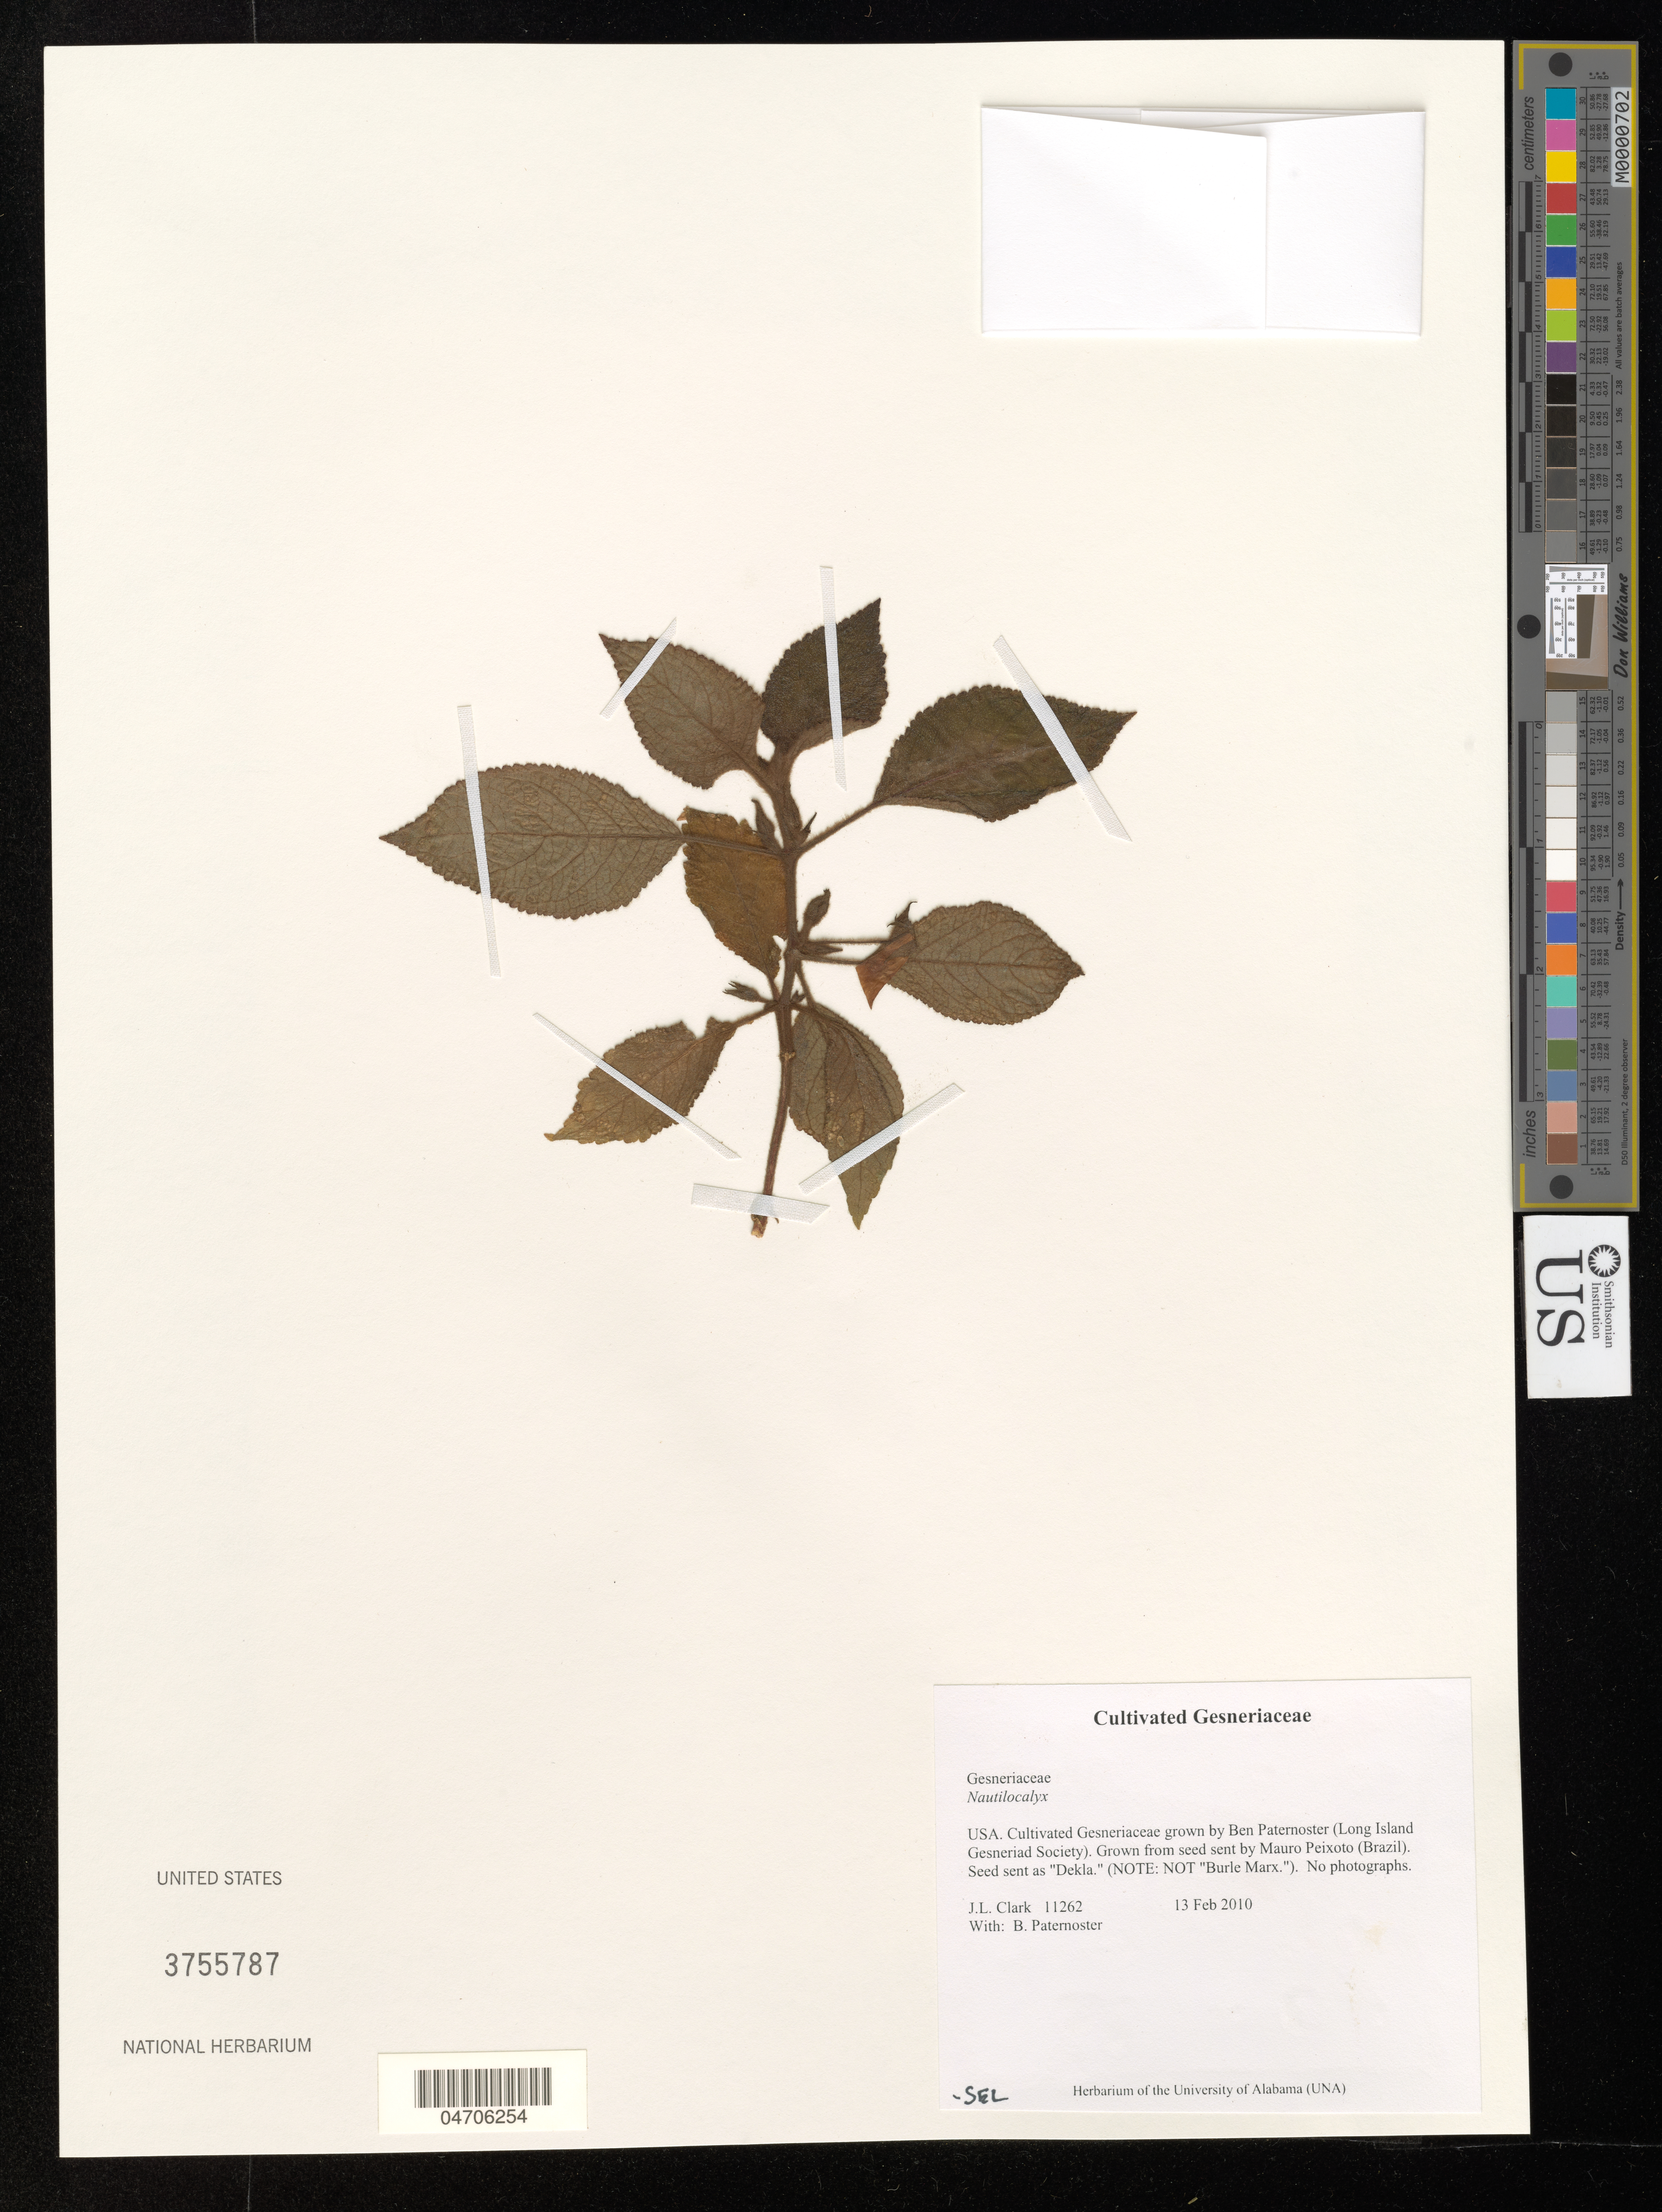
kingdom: Plantae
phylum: Tracheophyta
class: Magnoliopsida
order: Lamiales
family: Gesneriaceae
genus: Nautilocalyx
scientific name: Nautilocalyx sp.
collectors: J. L. Clark & B. Paternoster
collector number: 11262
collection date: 2010-02-13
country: United States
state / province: New York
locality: Long Island Gesneriad Society.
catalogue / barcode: US 3755787